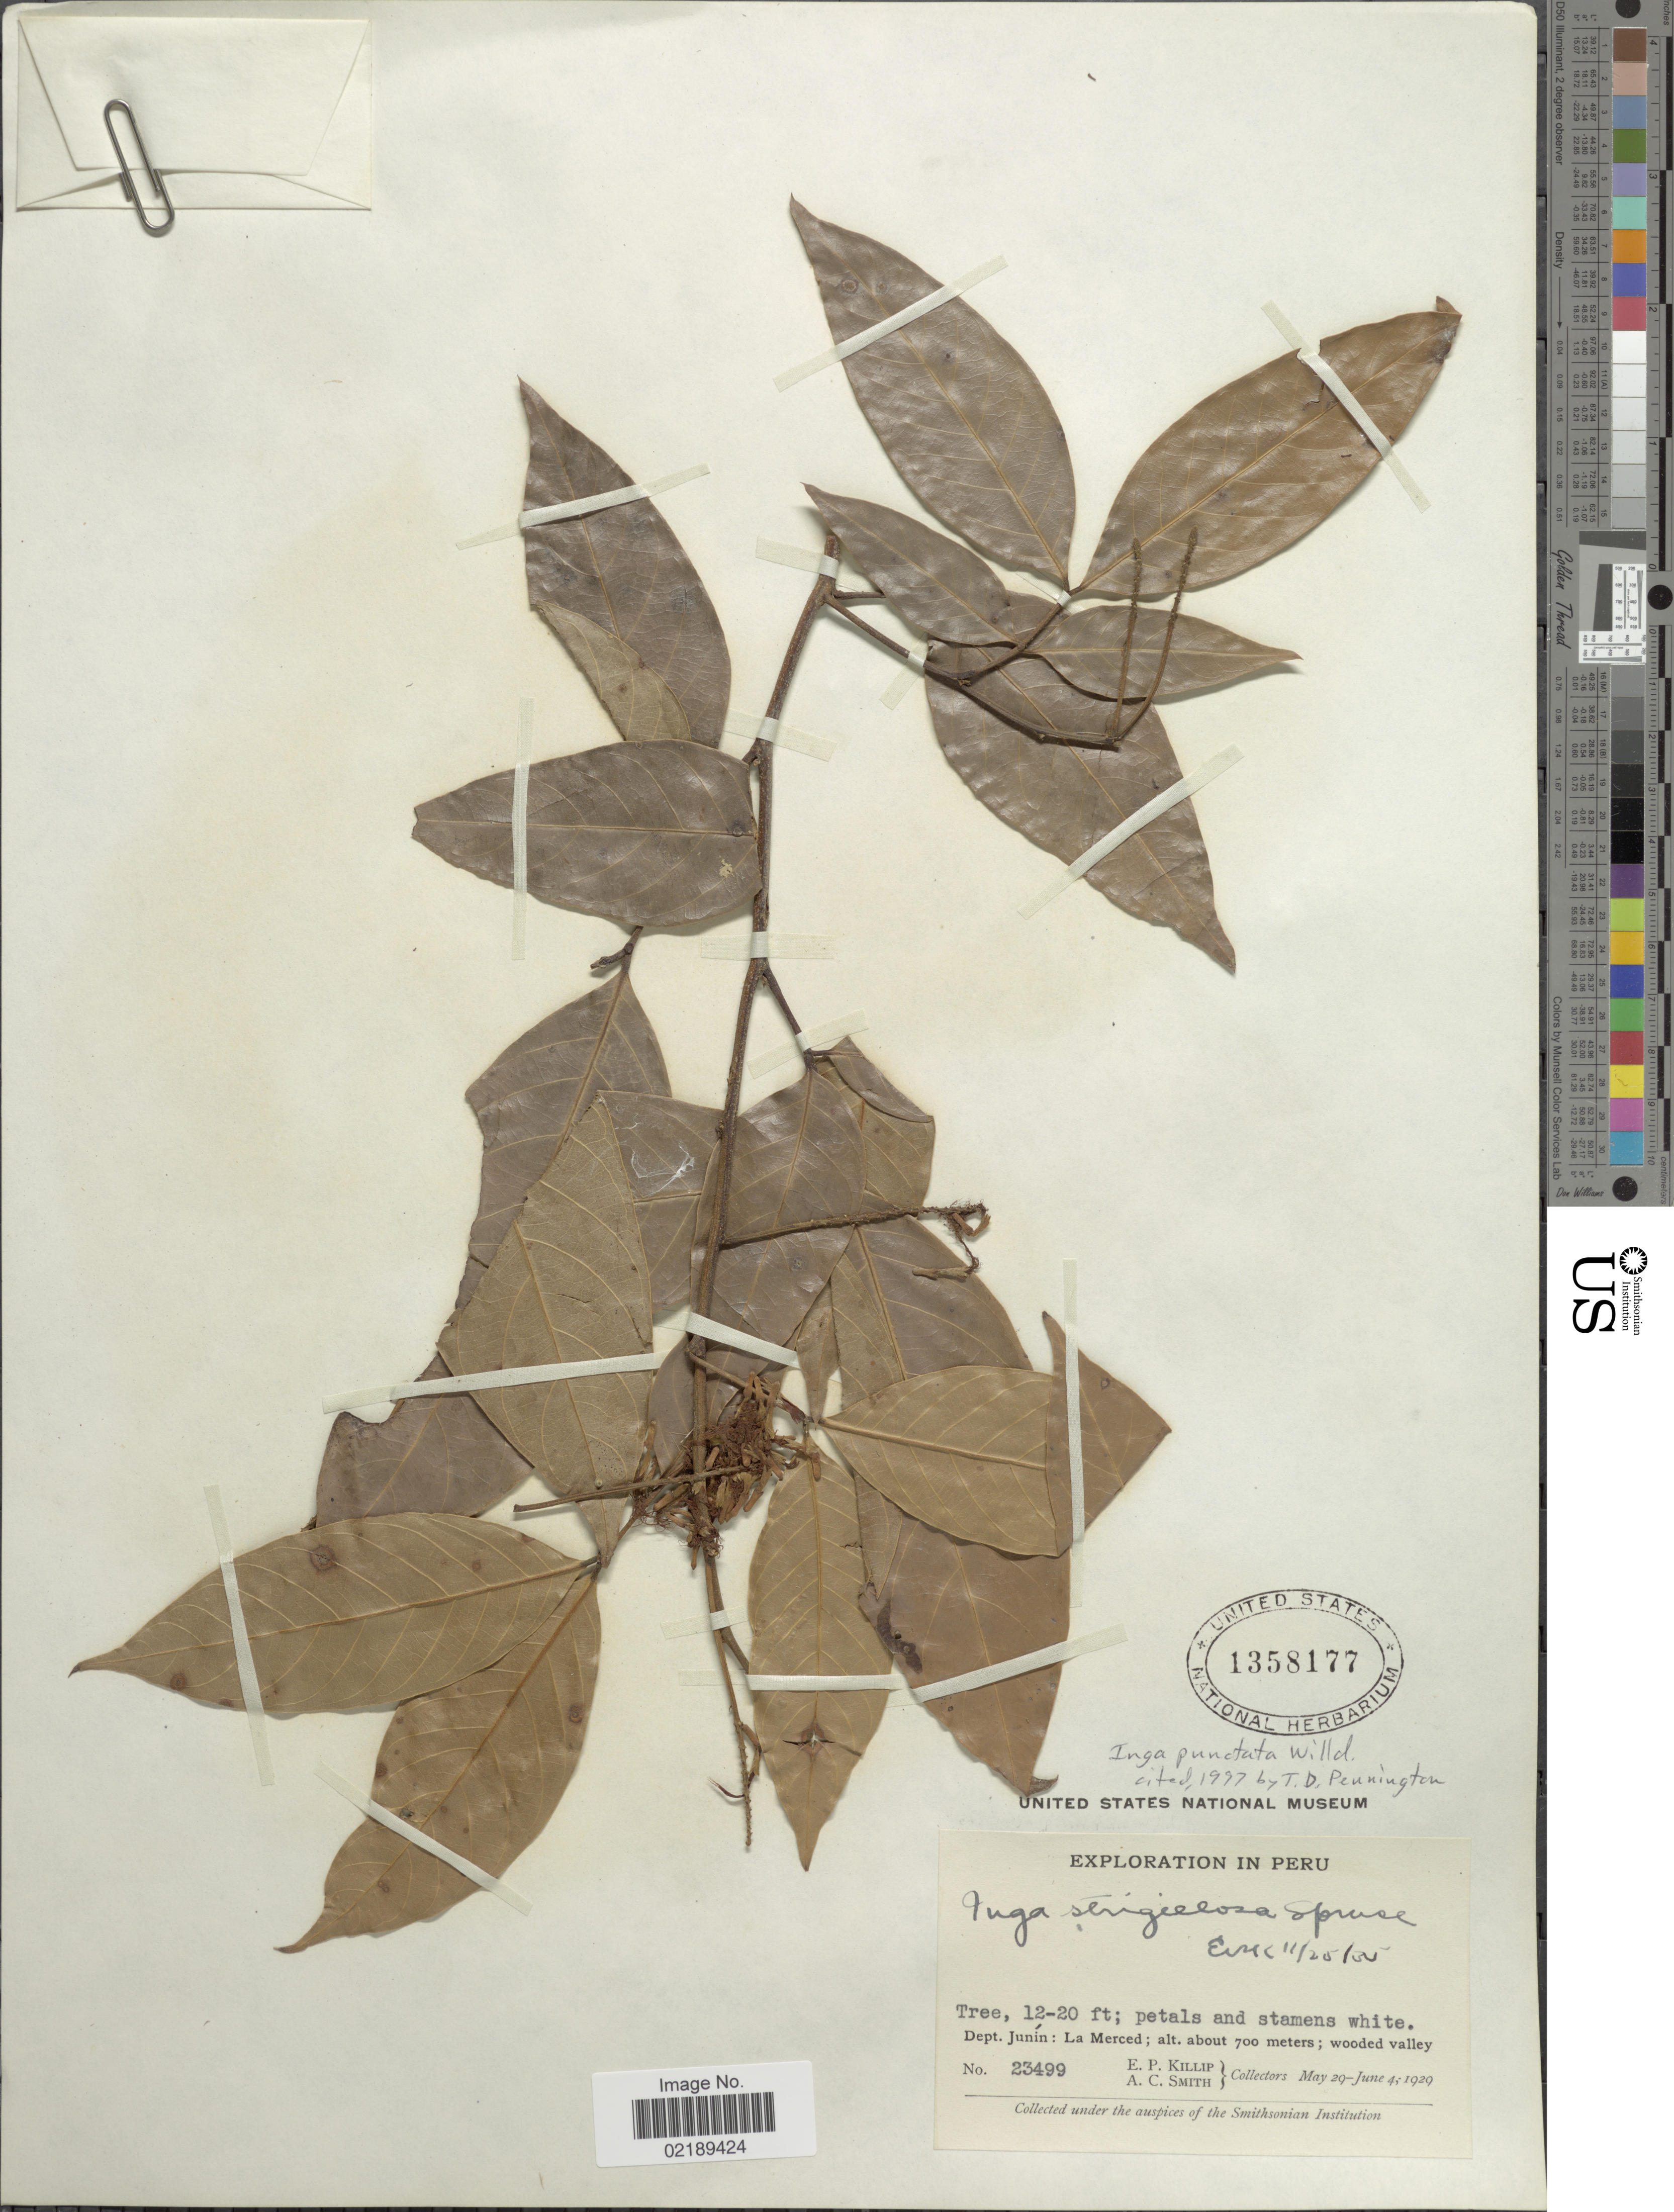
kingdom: Plantae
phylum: Tracheophyta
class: Magnoliopsida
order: Fabales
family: Fabaceae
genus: Inga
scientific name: Inga punctata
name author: Willd.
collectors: E. P. Killip & A. C. Smith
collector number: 23499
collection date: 1929-05-29/1929-06-04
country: Peru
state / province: Junín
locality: La Merced, wooded valley.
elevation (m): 700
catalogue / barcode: US 1358177